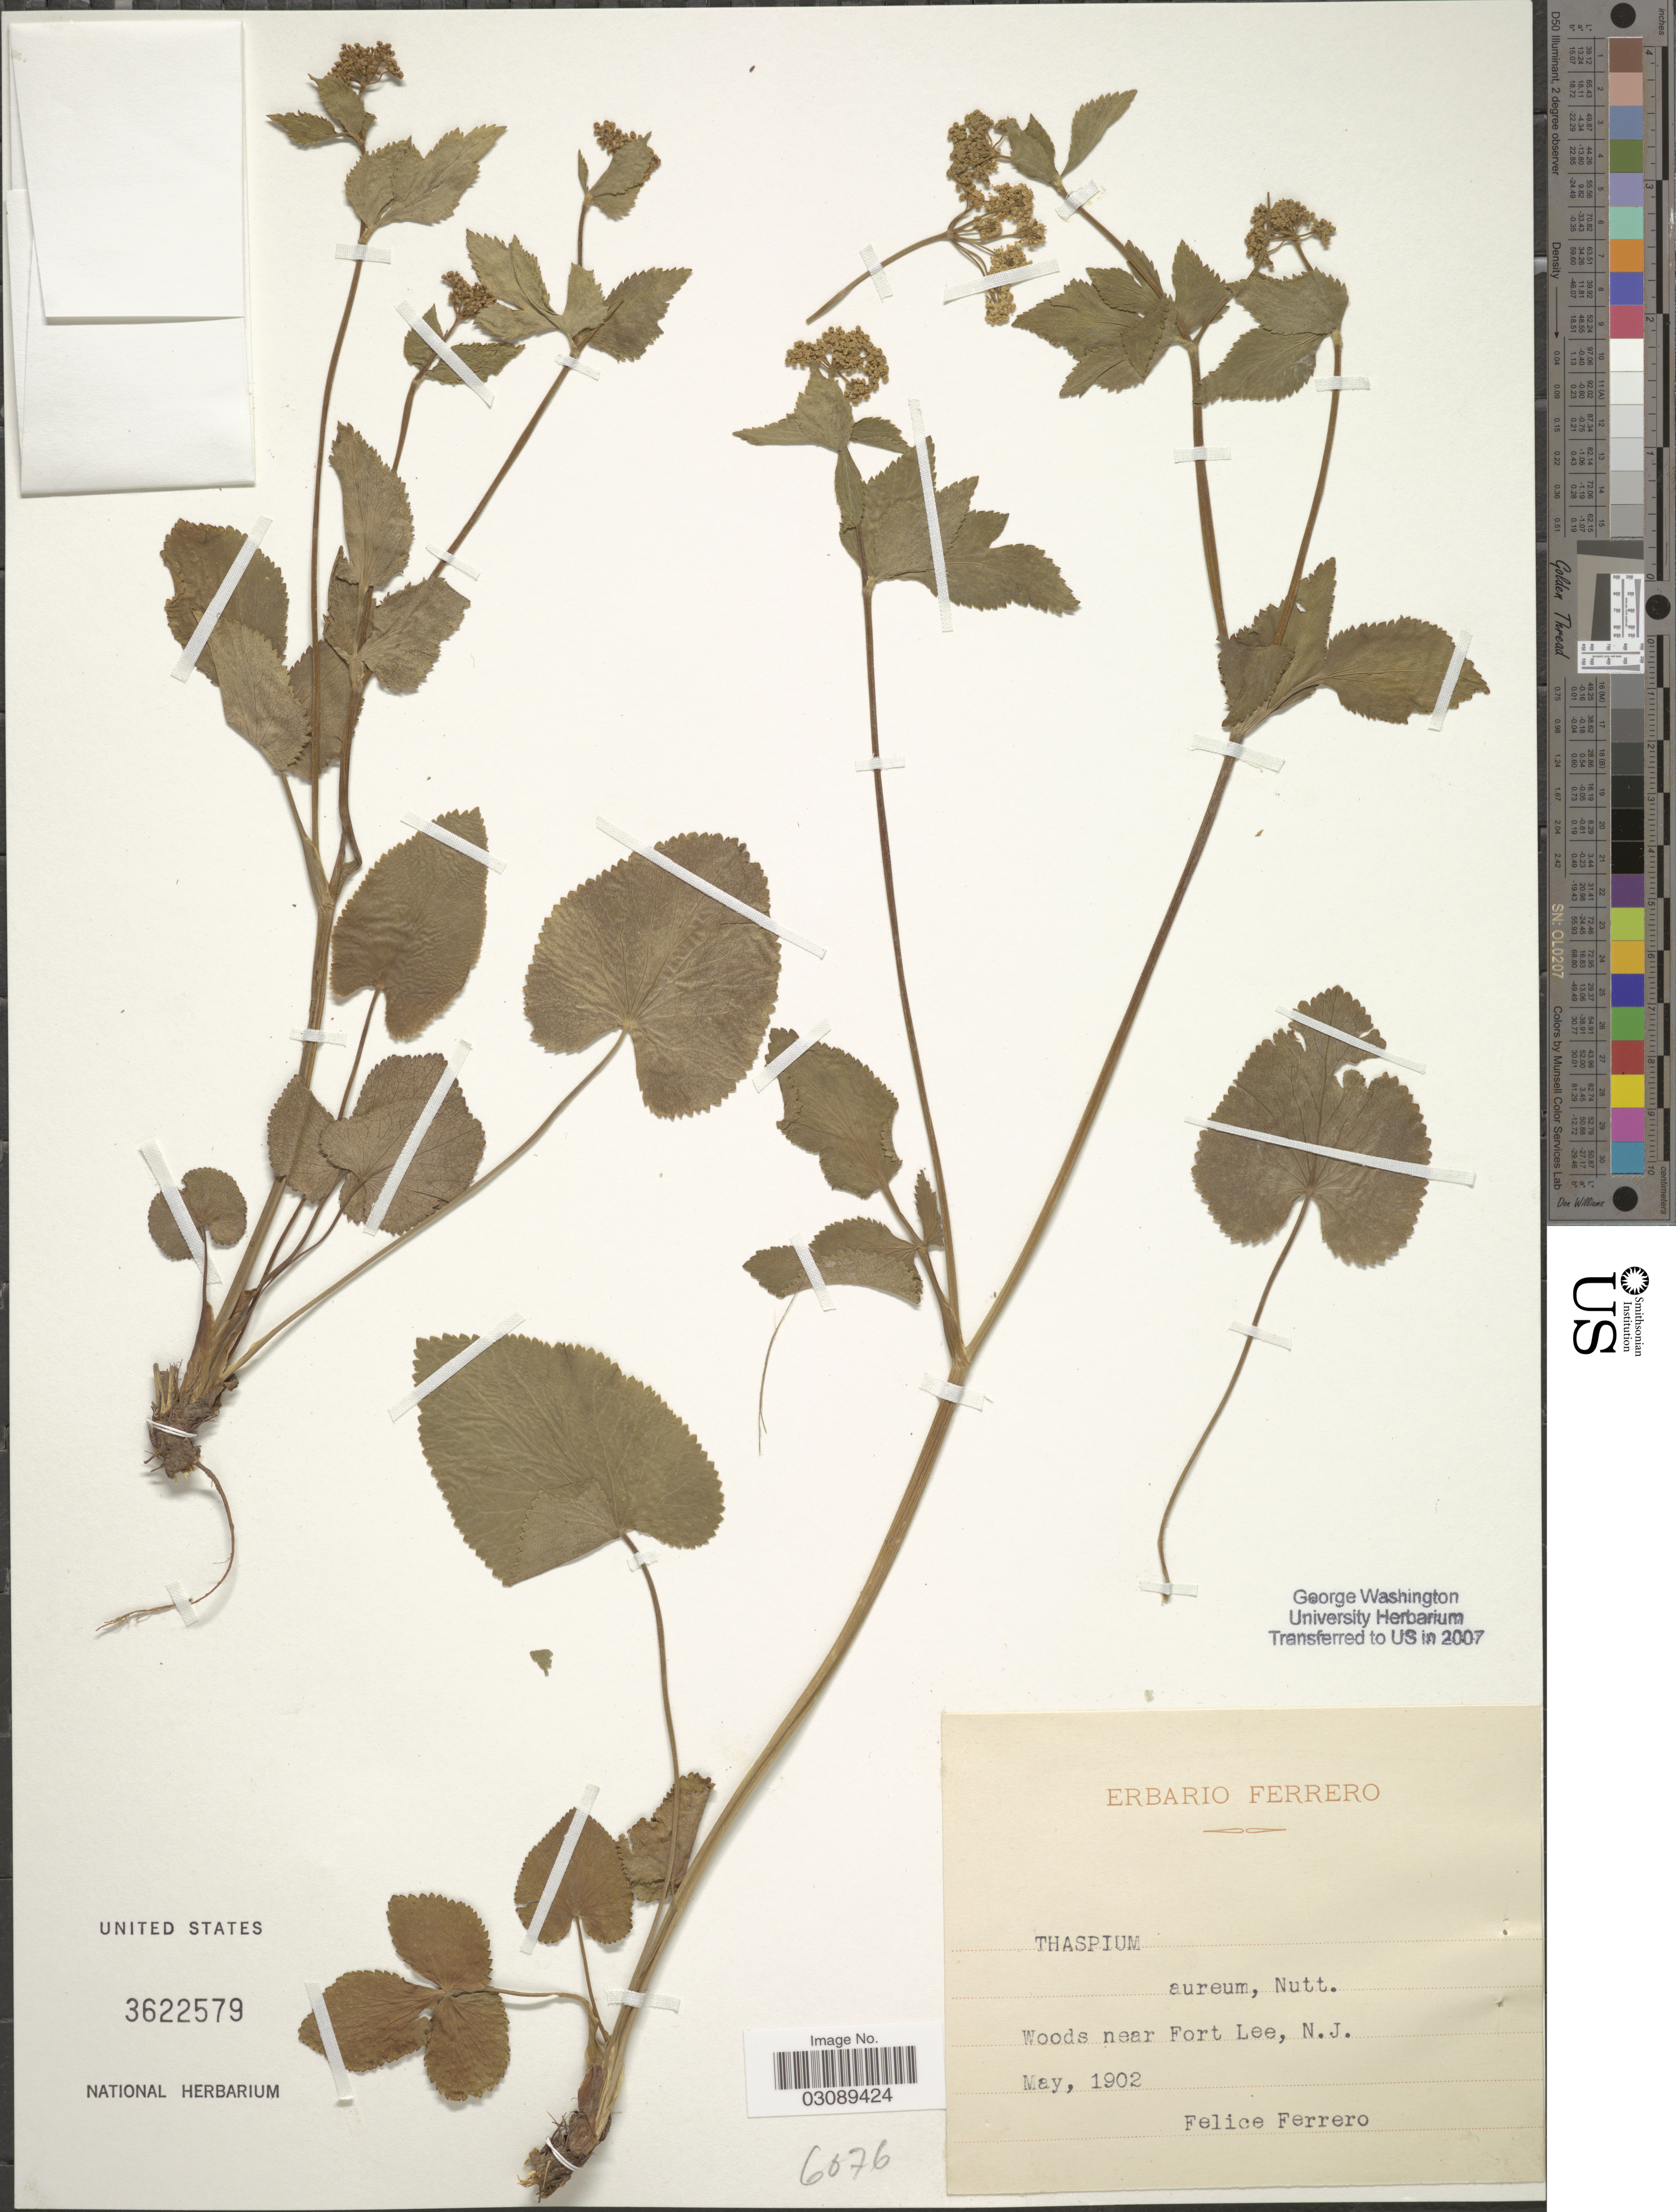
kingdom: Plantae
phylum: Tracheophyta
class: Magnoliopsida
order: Apiales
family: Apiaceae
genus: Thaspium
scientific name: Thaspium aureum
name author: (L.) Nutt.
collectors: F. Ferrero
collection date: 1902-05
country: United States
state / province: New Jersey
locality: Woods near Fort Lee.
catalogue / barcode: US 3622579